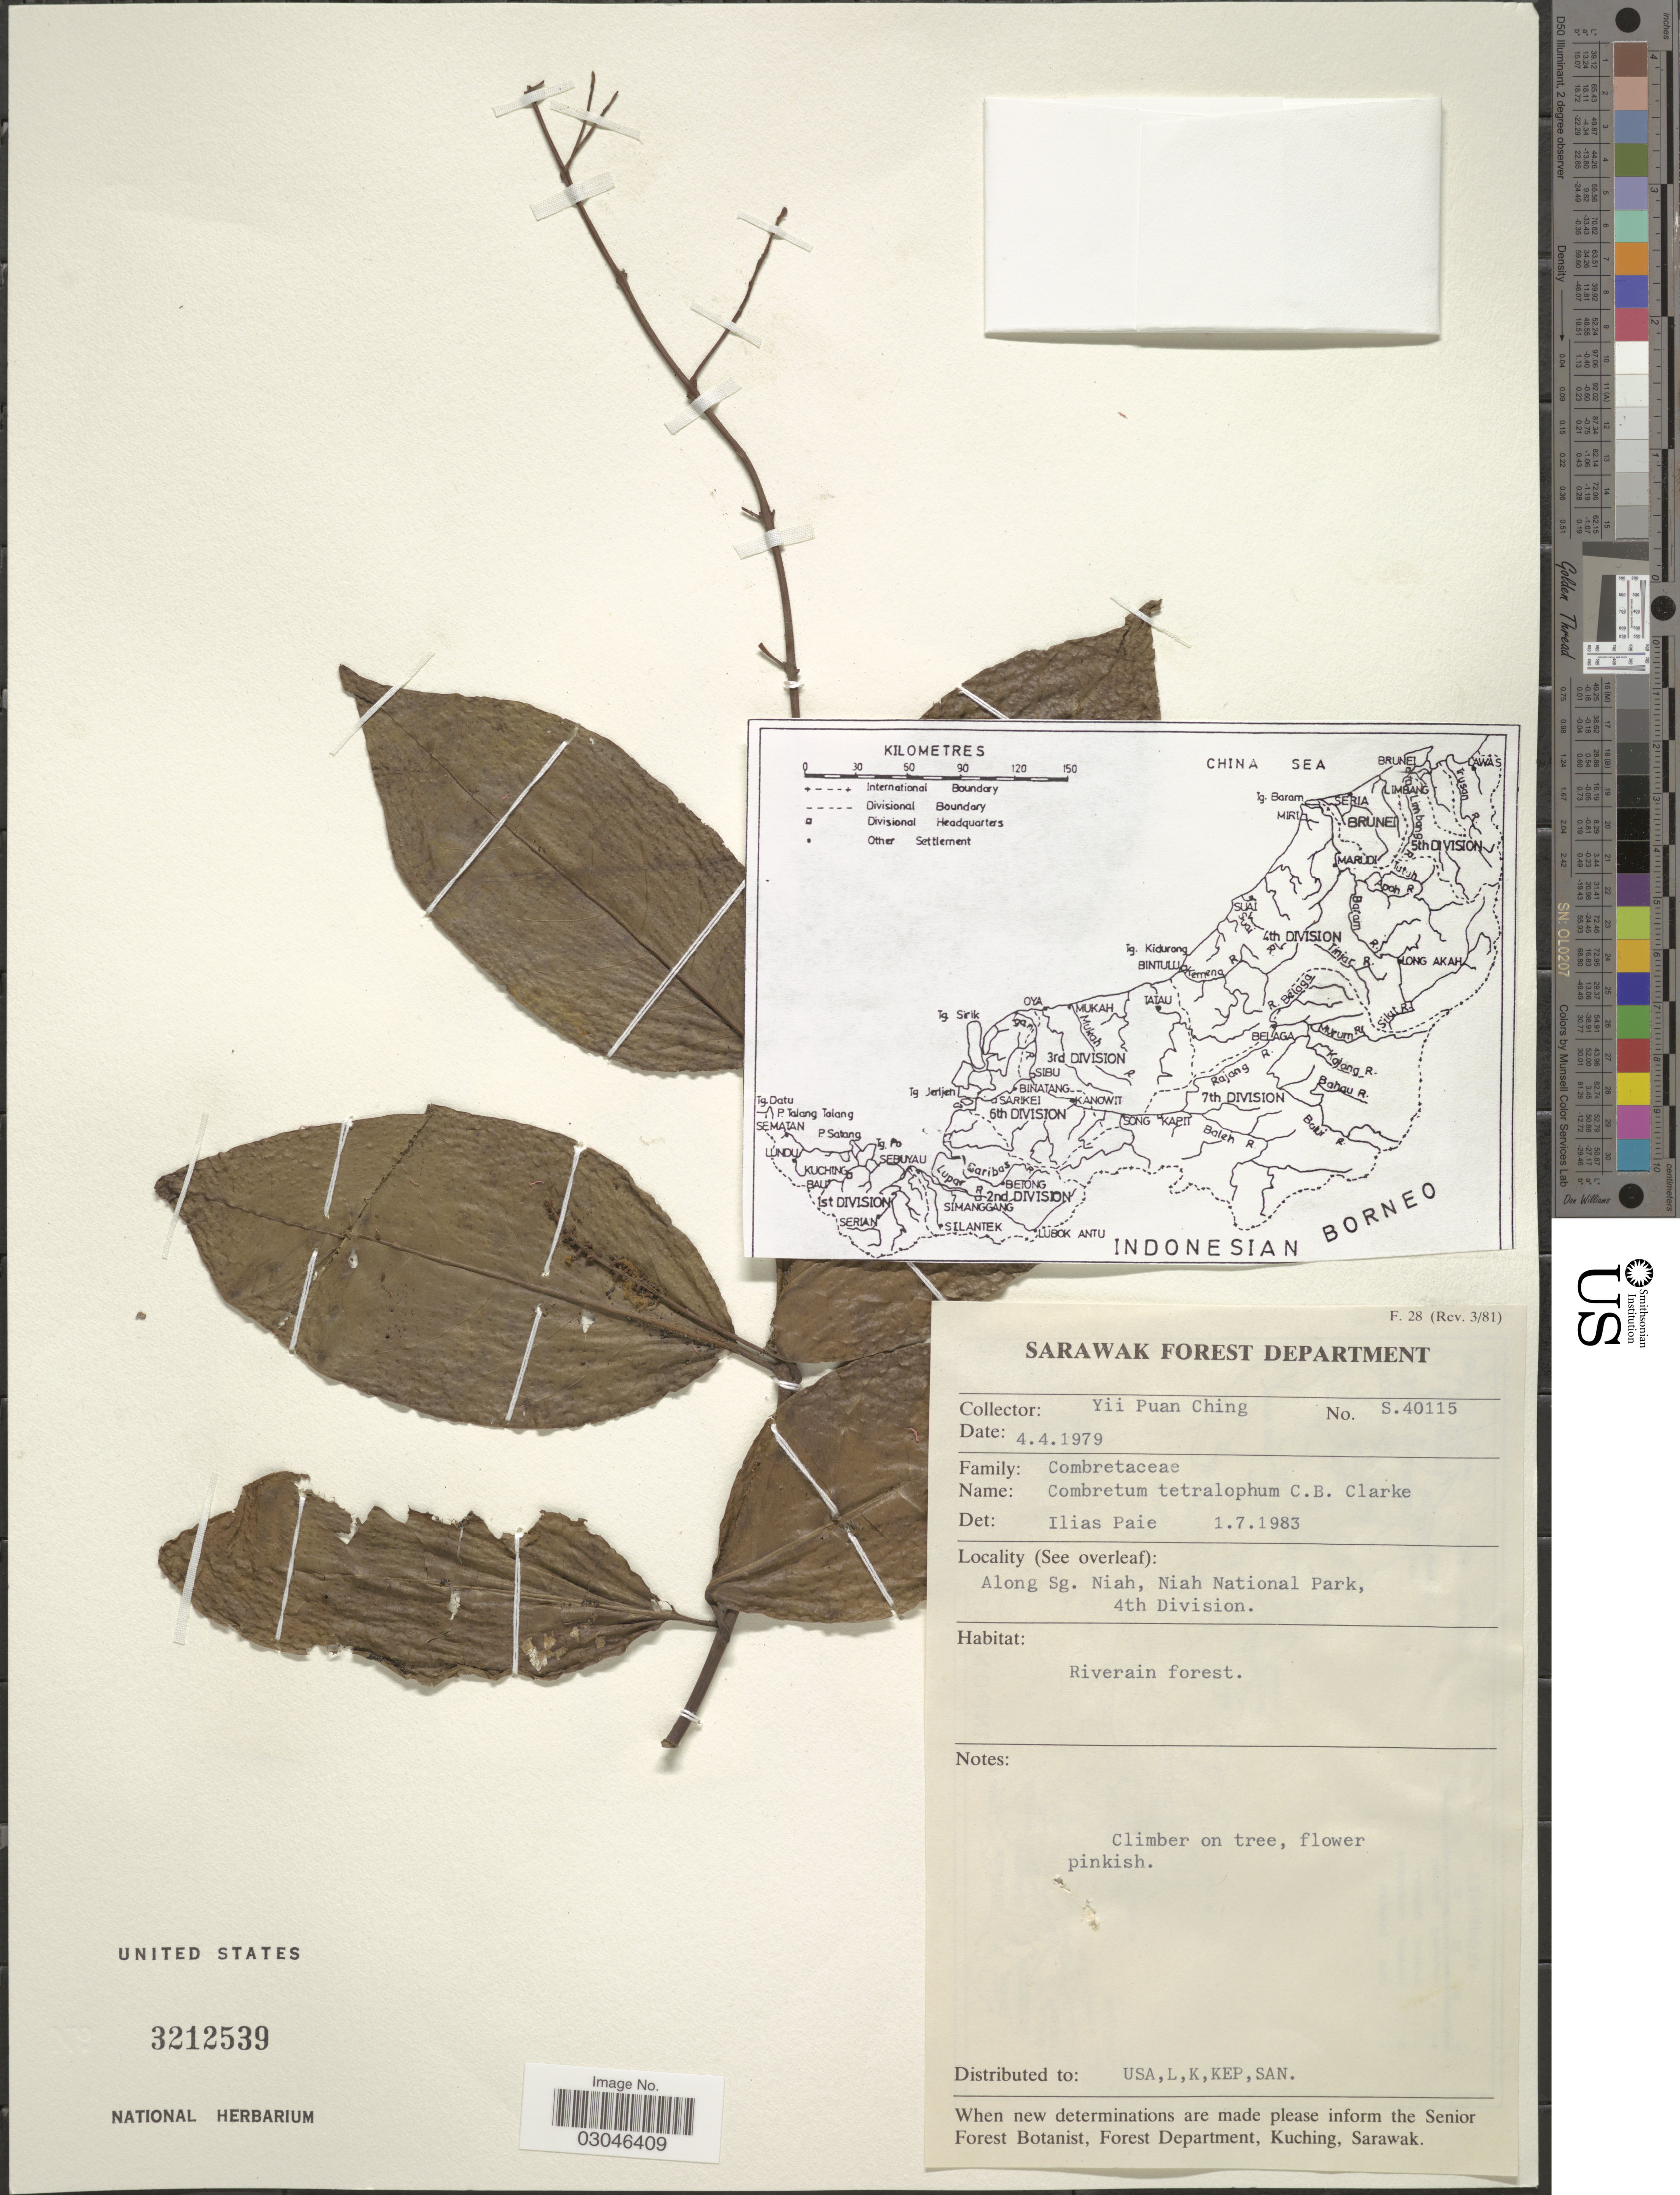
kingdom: Plantae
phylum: Tracheophyta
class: Magnoliopsida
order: Myrtales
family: Combretaceae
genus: Combretum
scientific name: Combretum tetralophum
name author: C.B. Clarke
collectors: Y. P. Ching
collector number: S40115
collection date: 1979-04-04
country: Malaysia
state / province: Sarawak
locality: Along Sg. Niah, Niah National Park, 4th Division.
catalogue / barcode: US 3212539